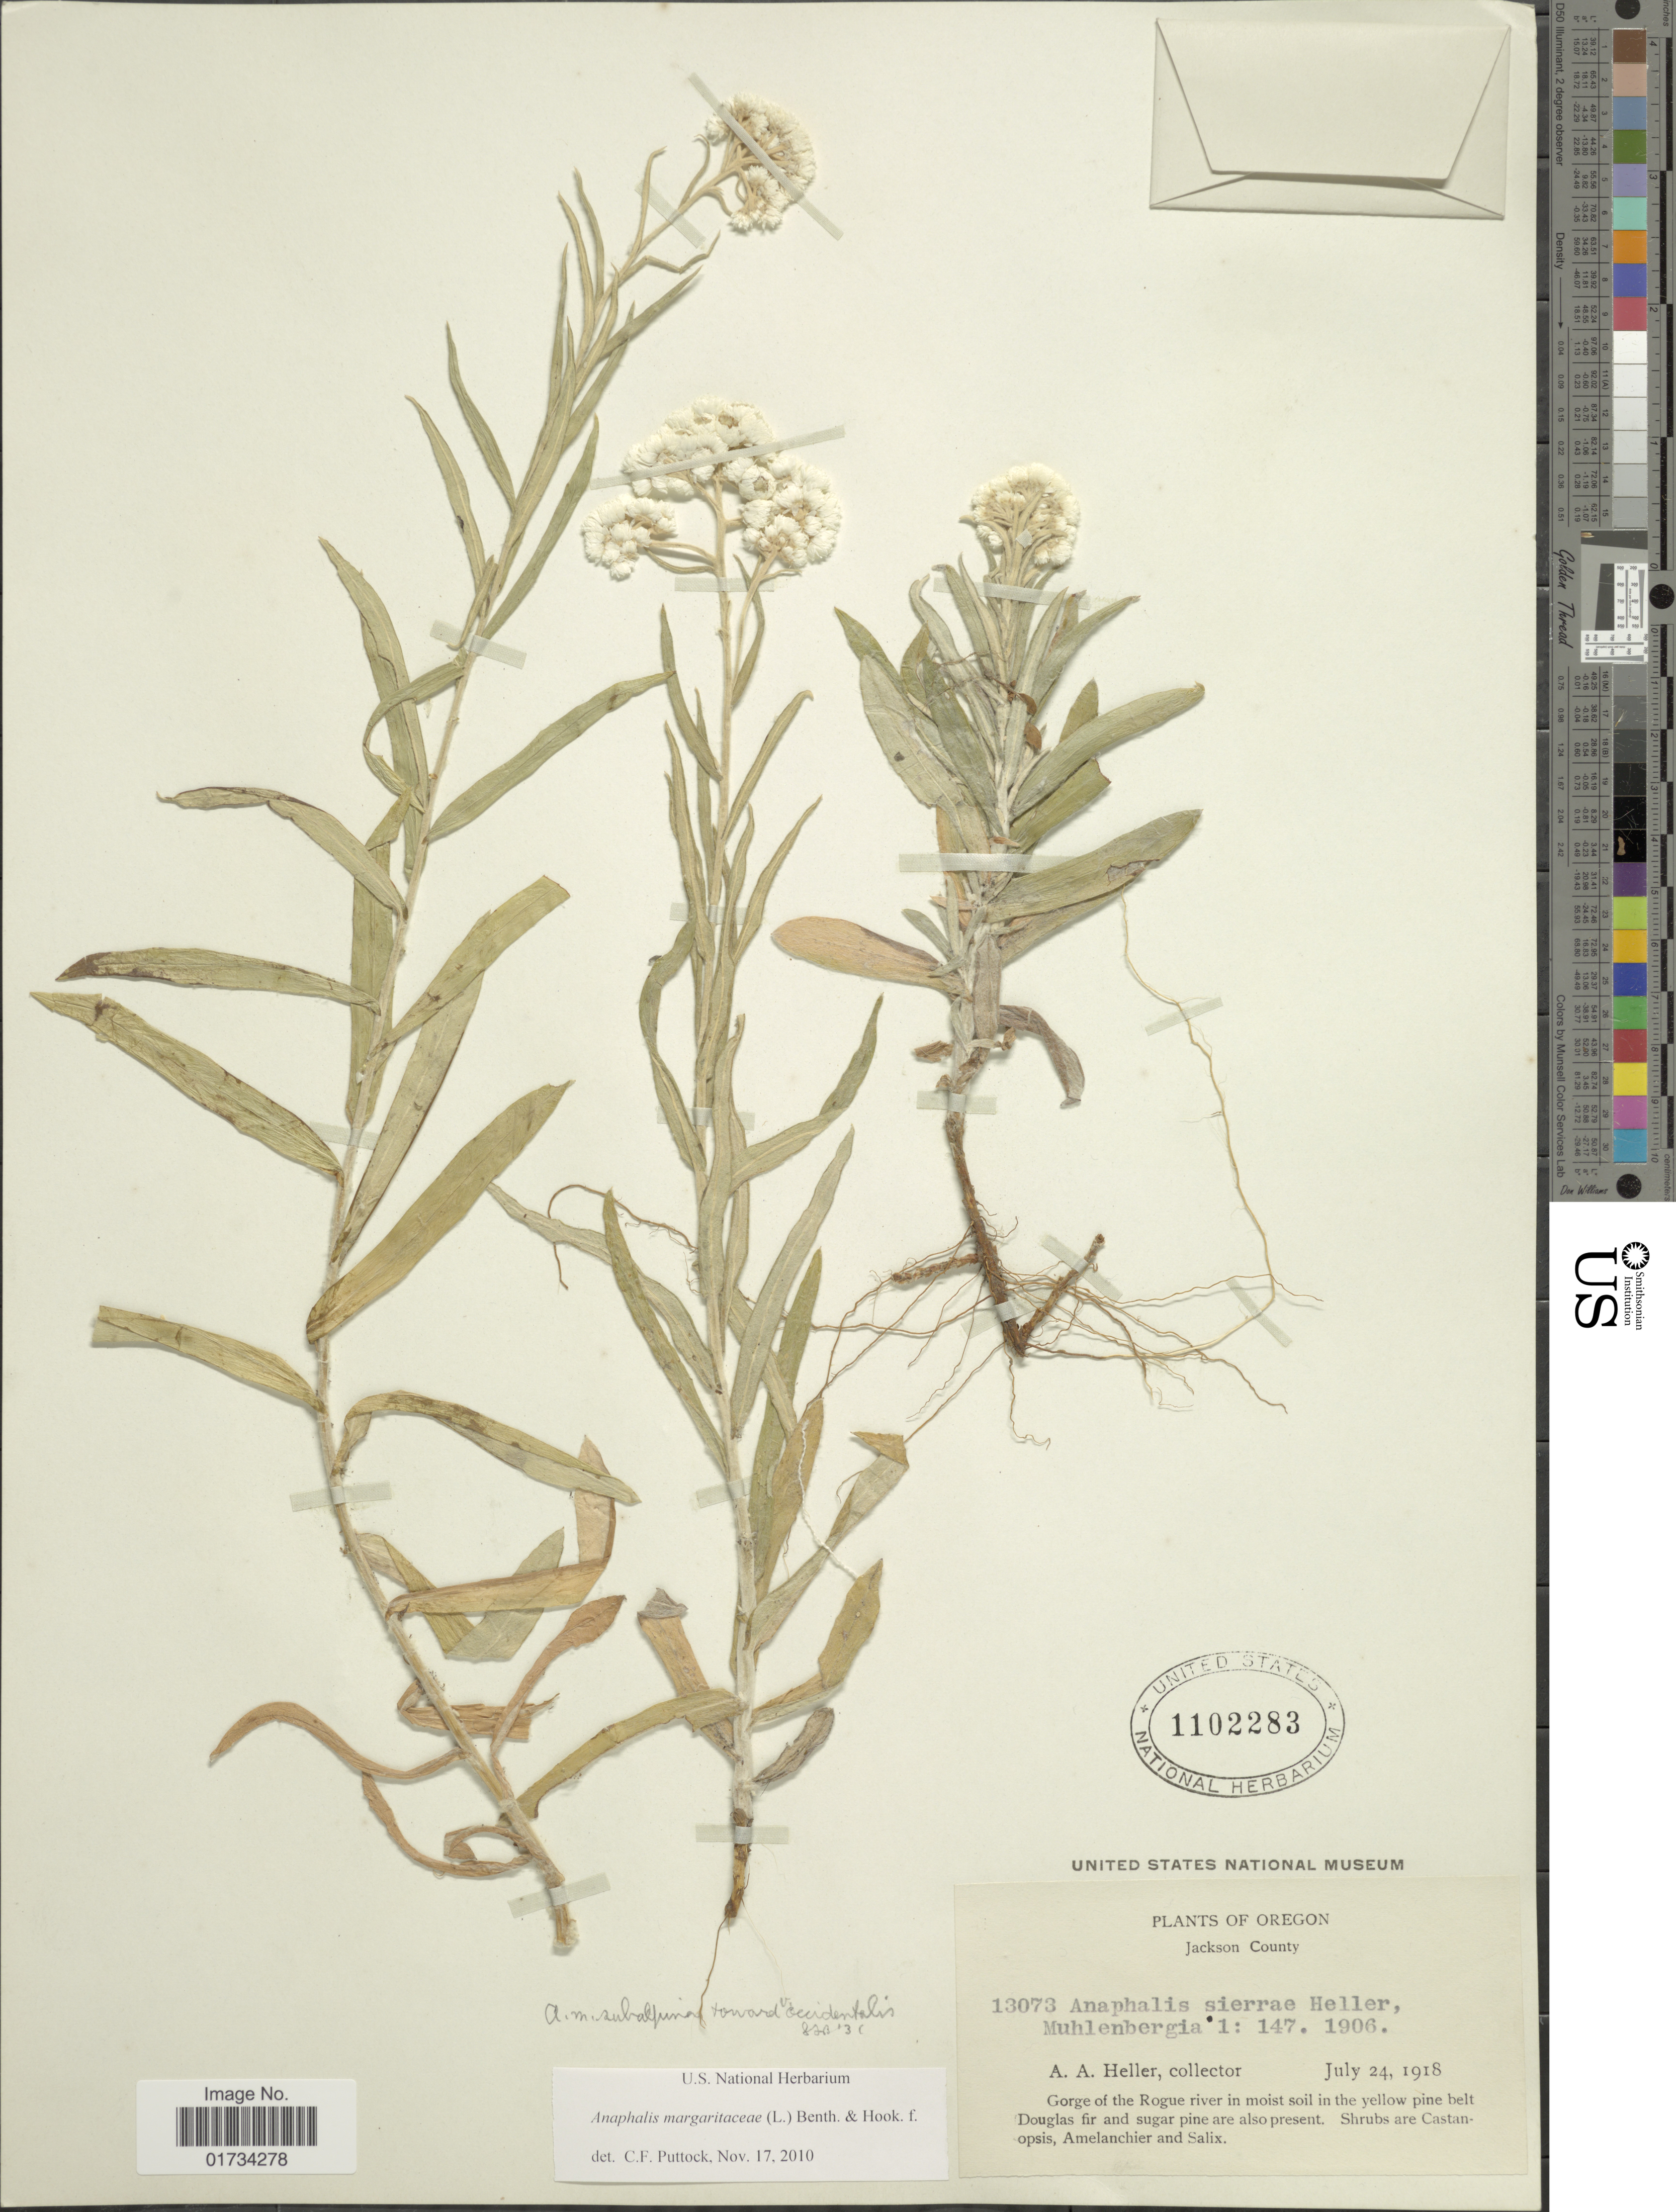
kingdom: Plantae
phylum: Tracheophyta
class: Magnoliopsida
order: Asterales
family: Asteraceae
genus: Anaphalis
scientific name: Anaphalis sierrae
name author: A. Heller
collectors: A. A. Heller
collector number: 13073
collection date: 1918-07-24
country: United States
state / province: Oregon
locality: Oregon, Jackson County. Gorge of the Rogue river in moist soil in the yellow pine belt Douglas fir and sugar pine are also present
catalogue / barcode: US 1102283